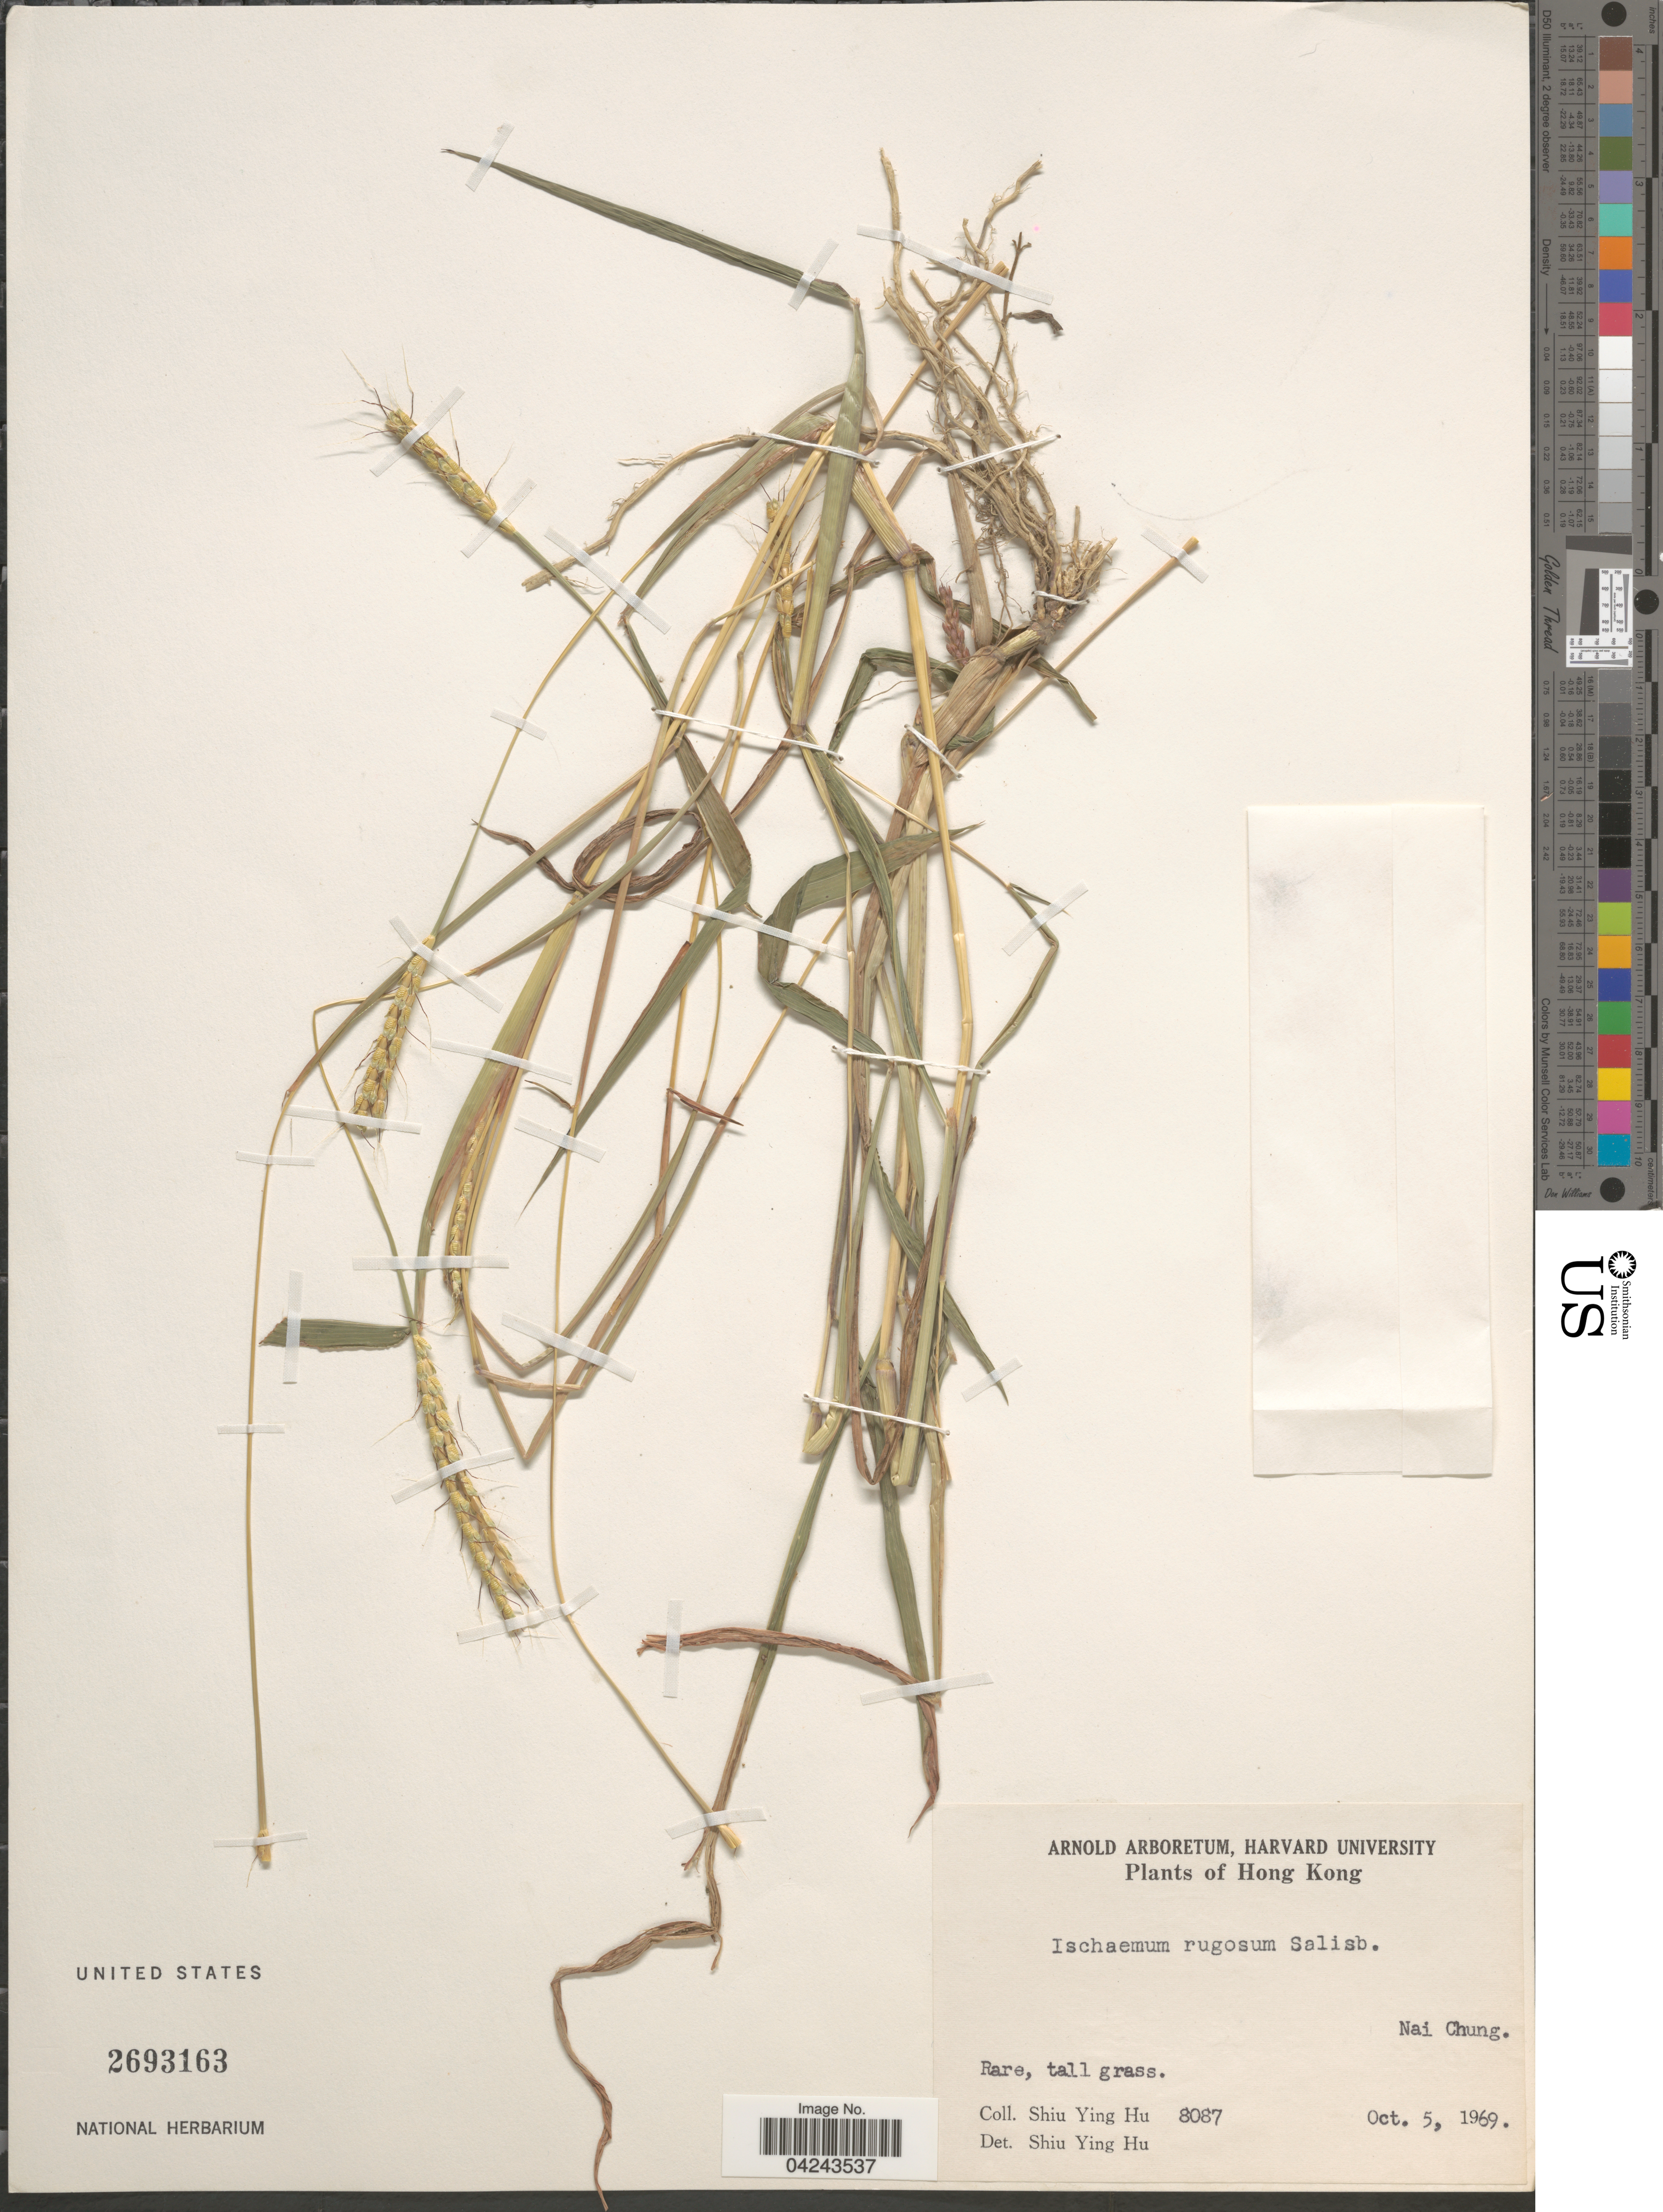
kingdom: Plantae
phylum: Tracheophyta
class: Liliopsida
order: Poales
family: Poaceae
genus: Ischaemum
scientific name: Ischaemum rugosum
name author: Salisb.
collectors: S. Y. Hu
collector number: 8087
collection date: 1969-10-05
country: China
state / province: Hong Kong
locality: Nai Chung.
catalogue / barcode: US 2693163